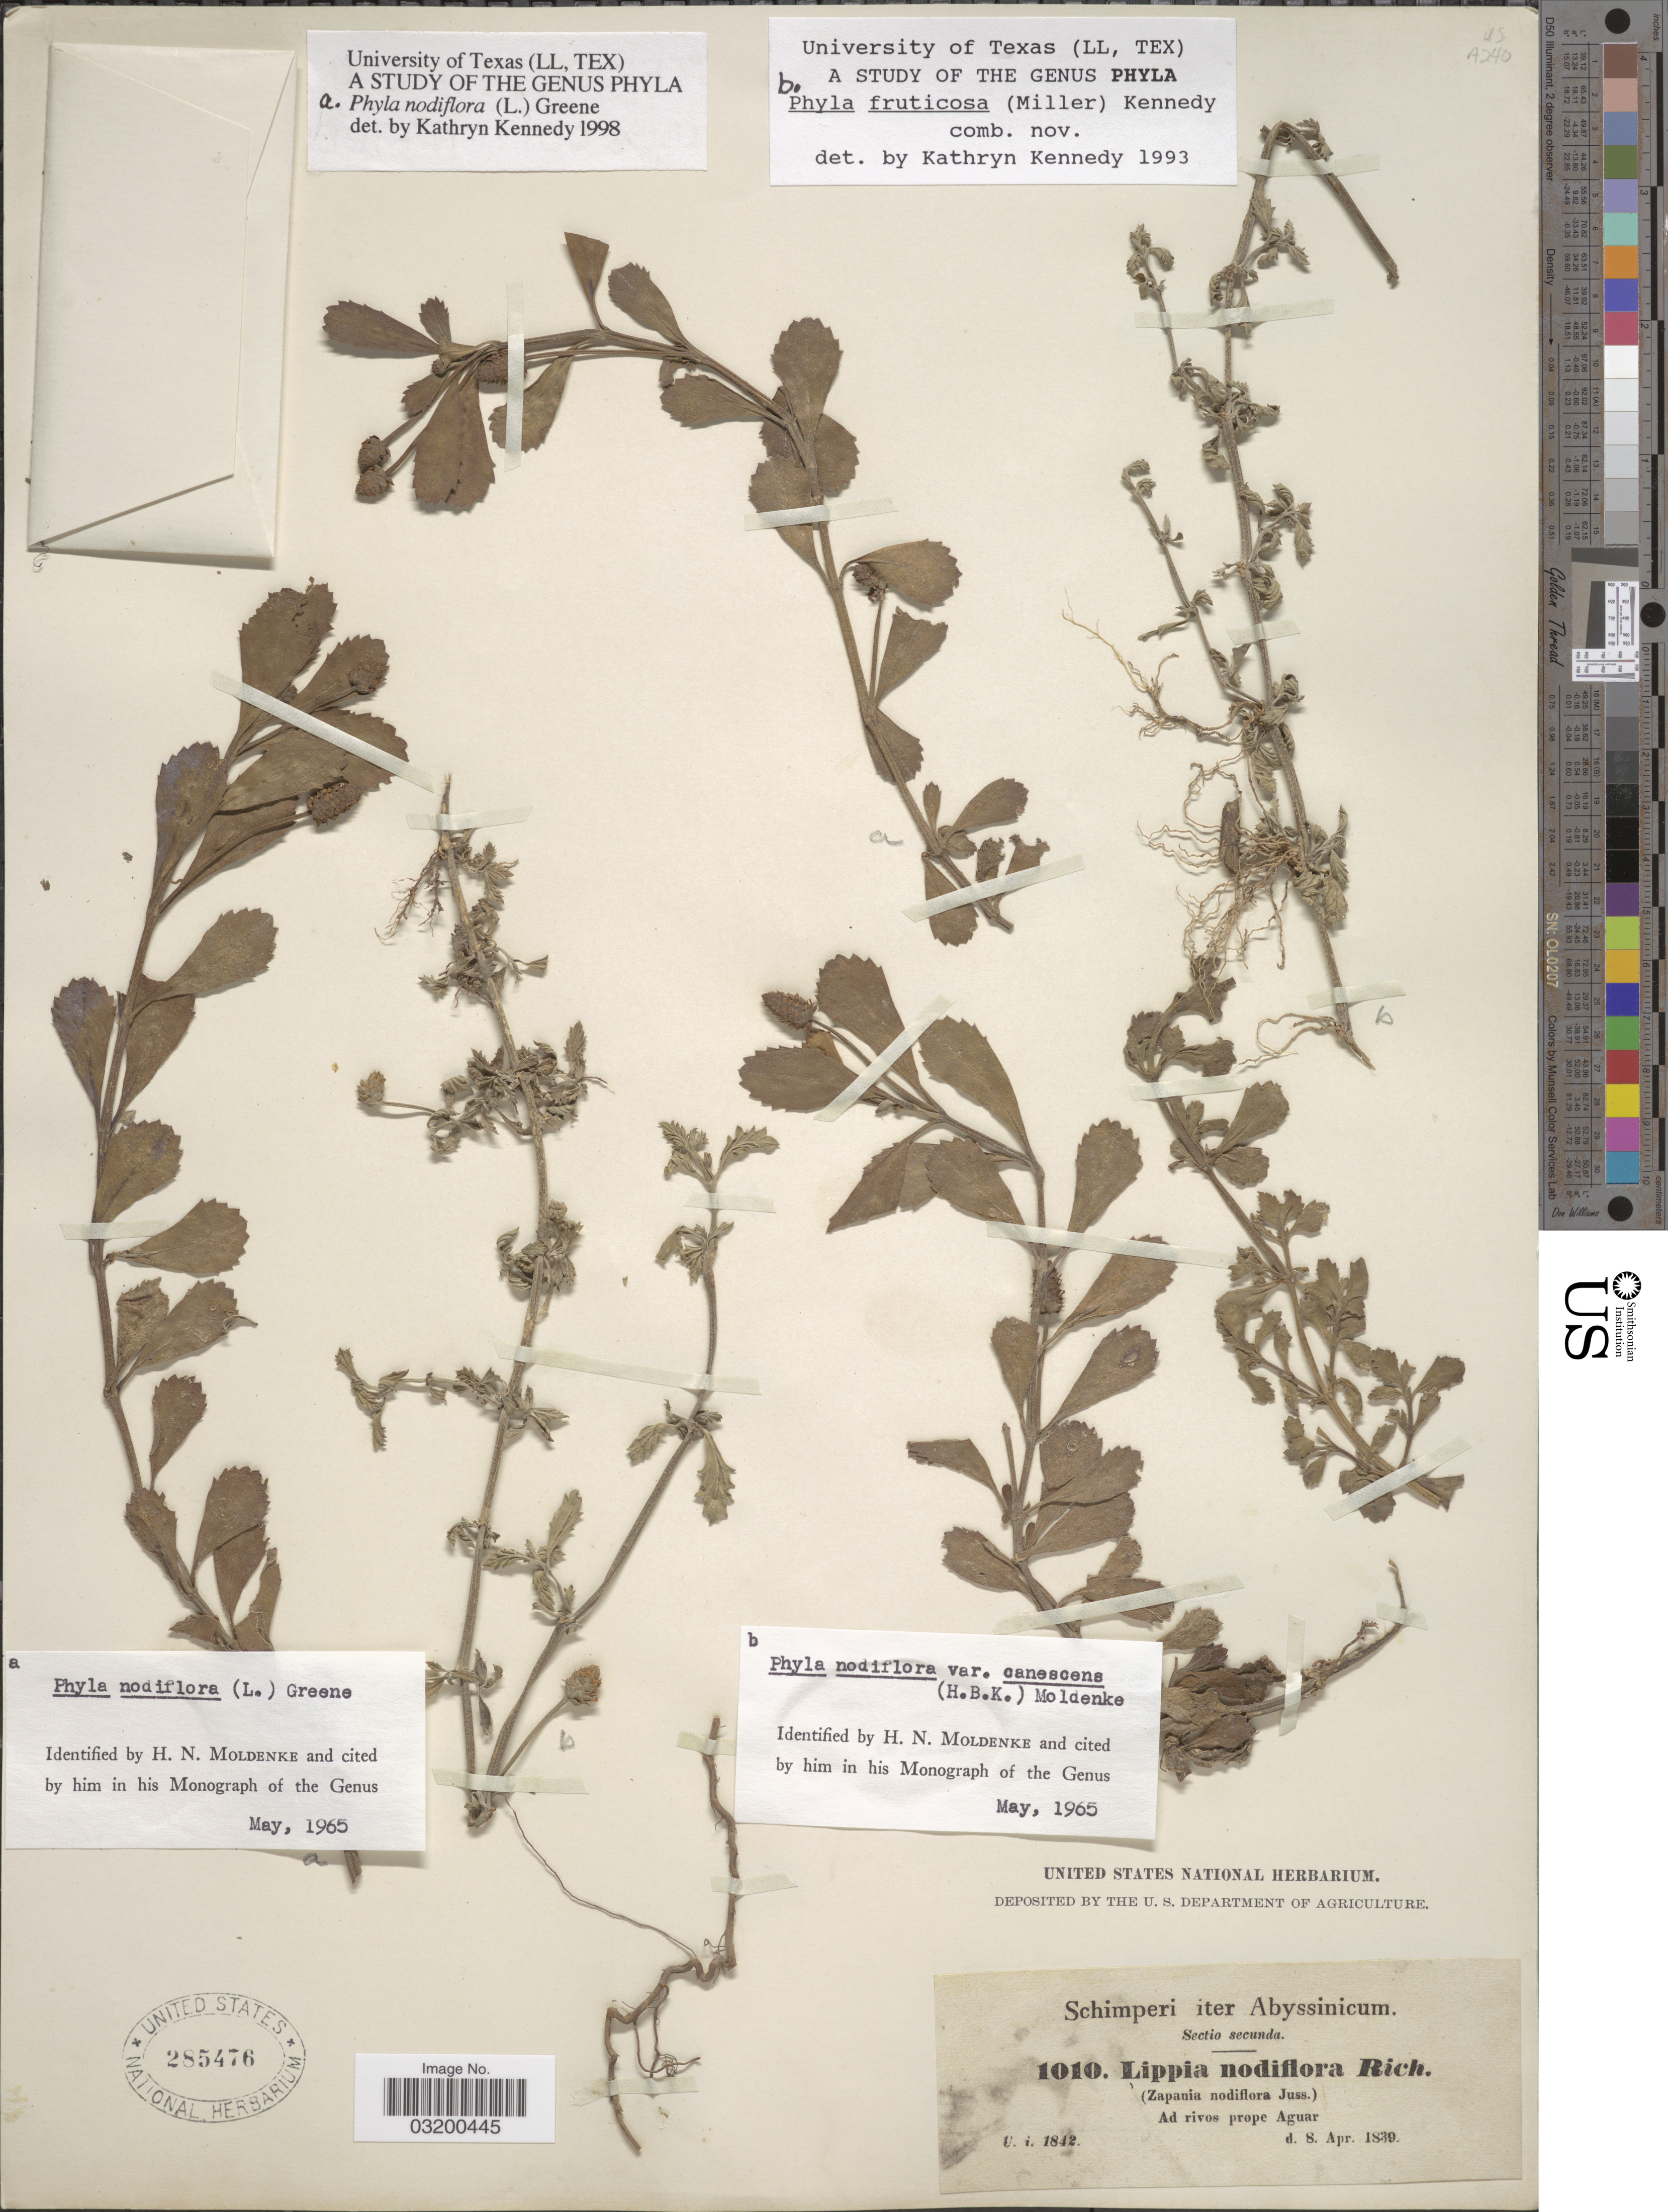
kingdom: Plantae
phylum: Tracheophyta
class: Magnoliopsida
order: Lamiales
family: Verbenaceae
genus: Phyla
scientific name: Phyla nodiflora var. nodiflora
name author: (L.) Greene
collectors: -. Schimper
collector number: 1010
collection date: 1839-04-08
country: Eritrea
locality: Abyssinicum. Ad rivos prope Aguar.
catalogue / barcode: US 285476